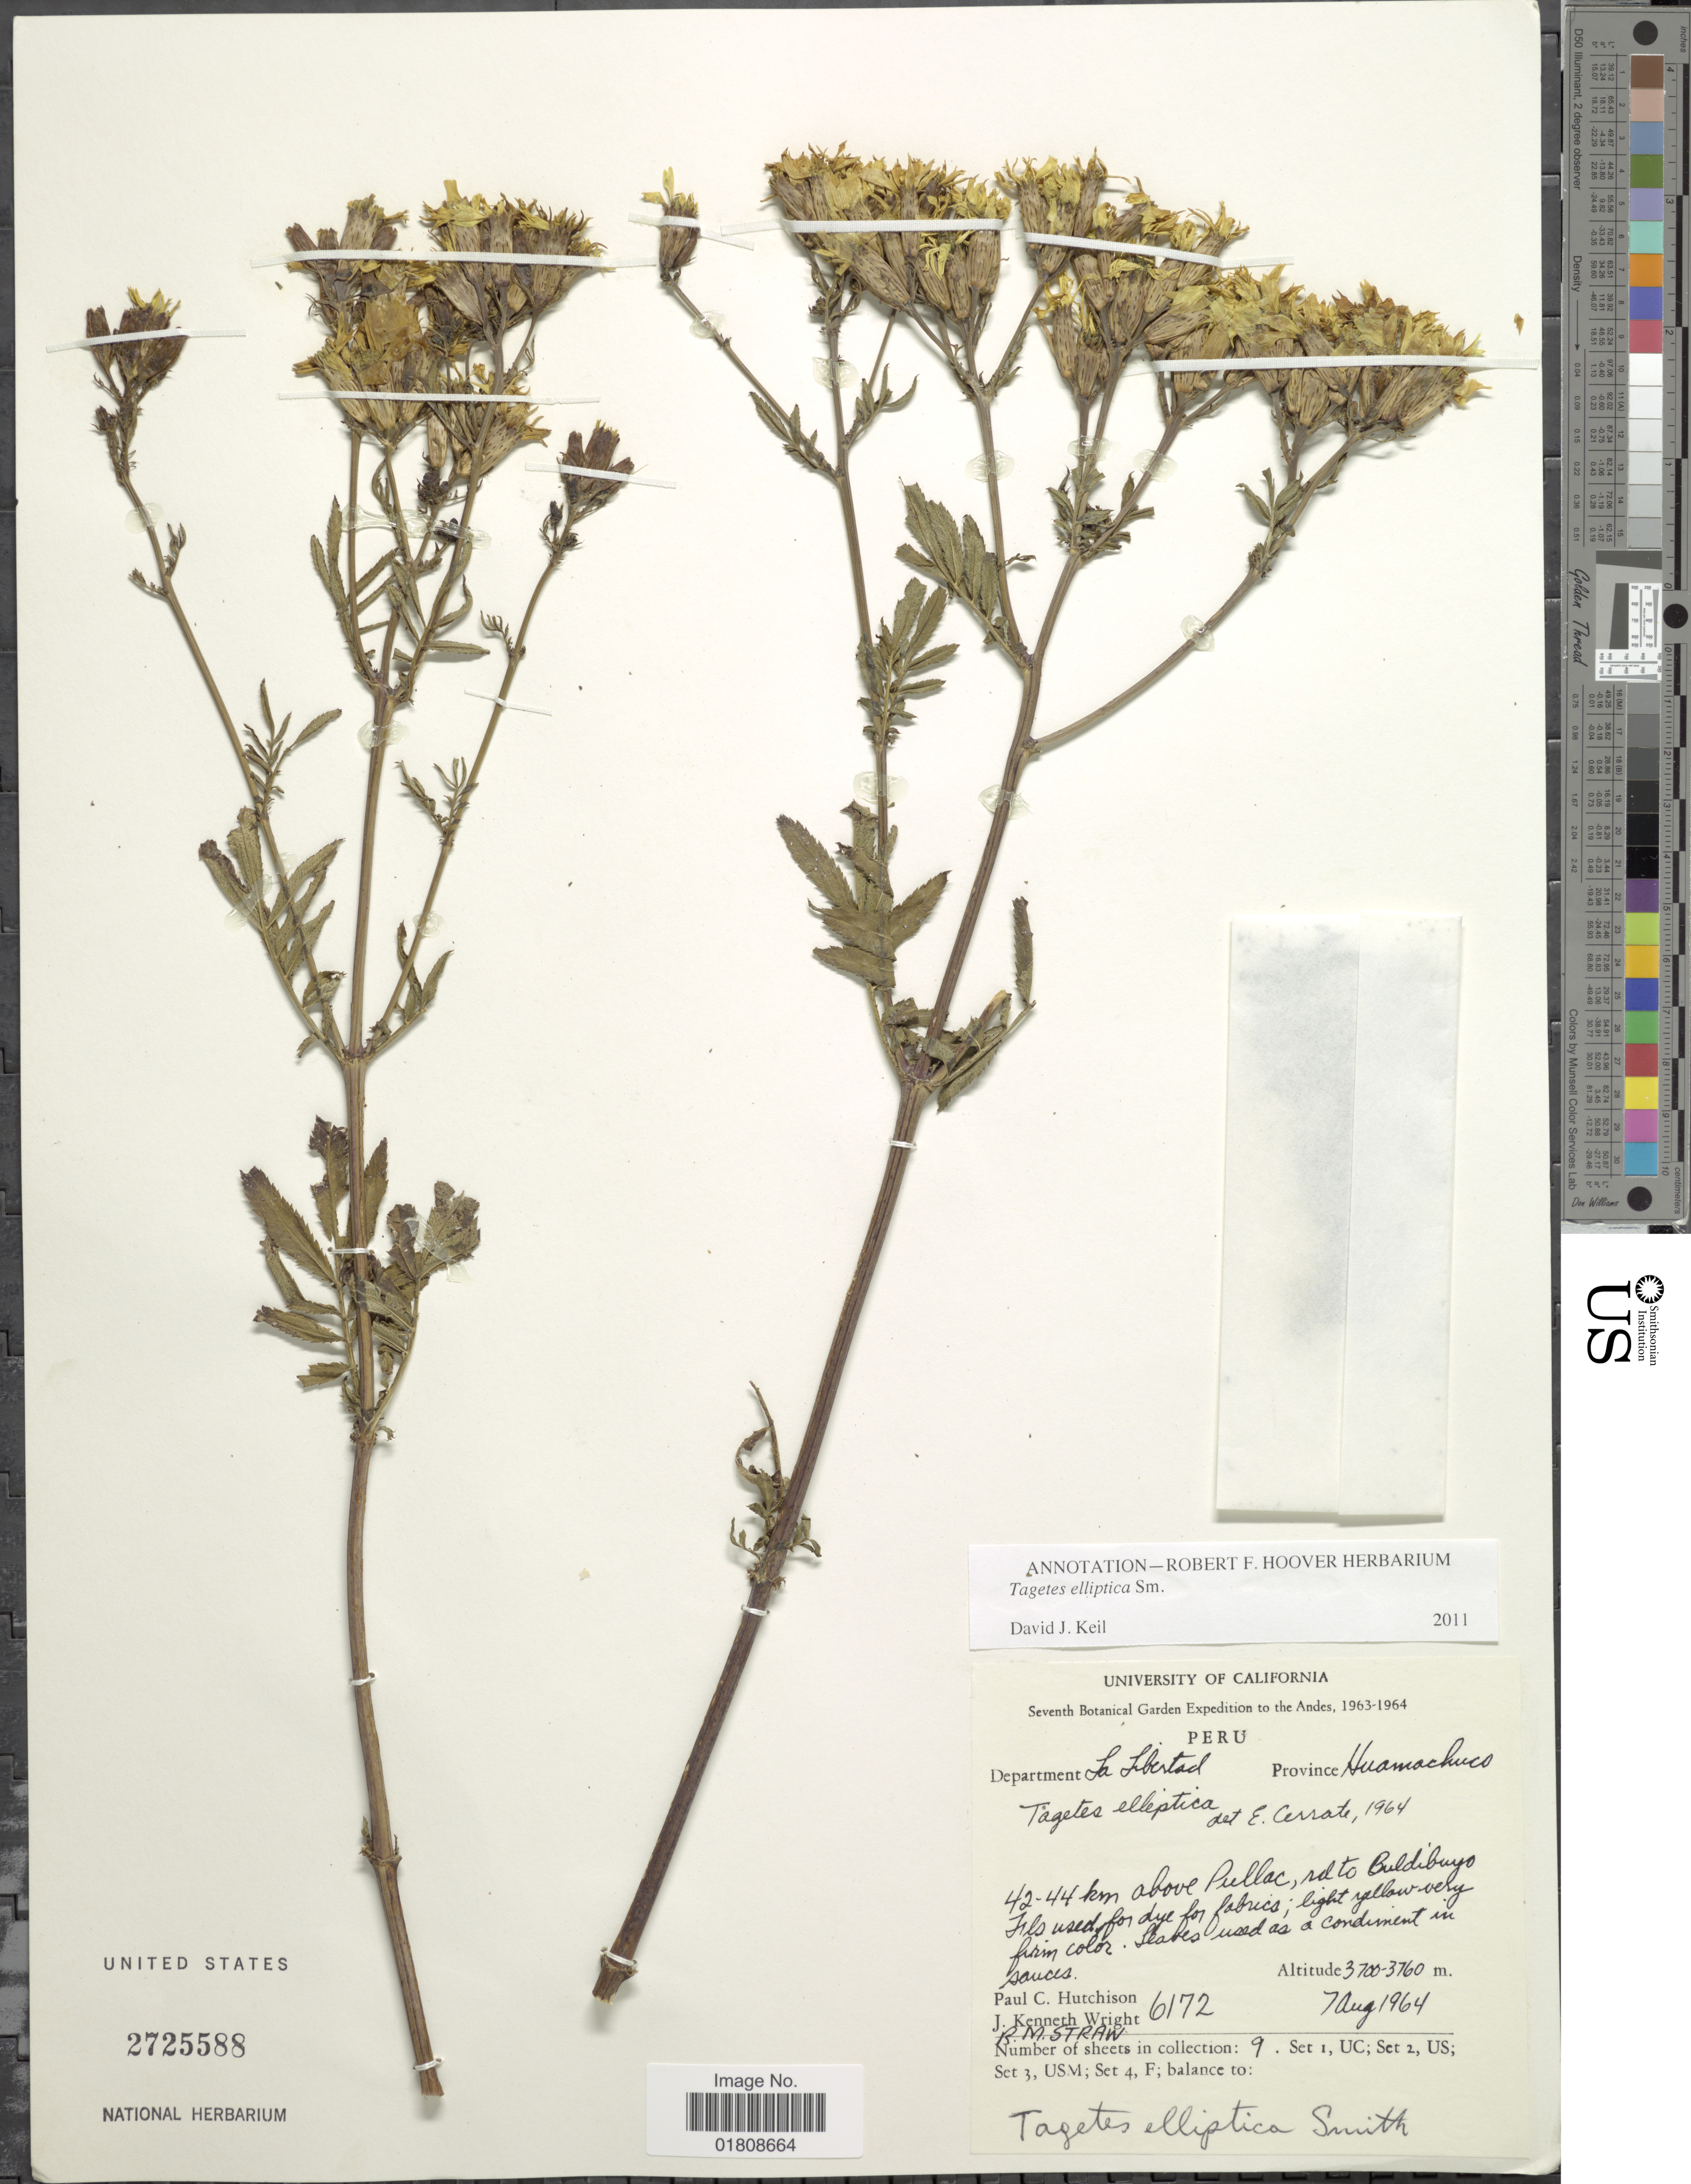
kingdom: Plantae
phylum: Tracheophyta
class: Magnoliopsida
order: Asterales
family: Asteraceae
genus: Tagetes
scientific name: Tagetes elliptica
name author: Sm. in Rees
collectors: P. C. Hutchison, J. K. Wright & R. M. Straw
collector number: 6172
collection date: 1964-08-07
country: Peru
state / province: La Libertad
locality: Province Huamachuco, 42-44 km above Pullac, rd to Buldibuyo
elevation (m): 3700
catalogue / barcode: US 2725588